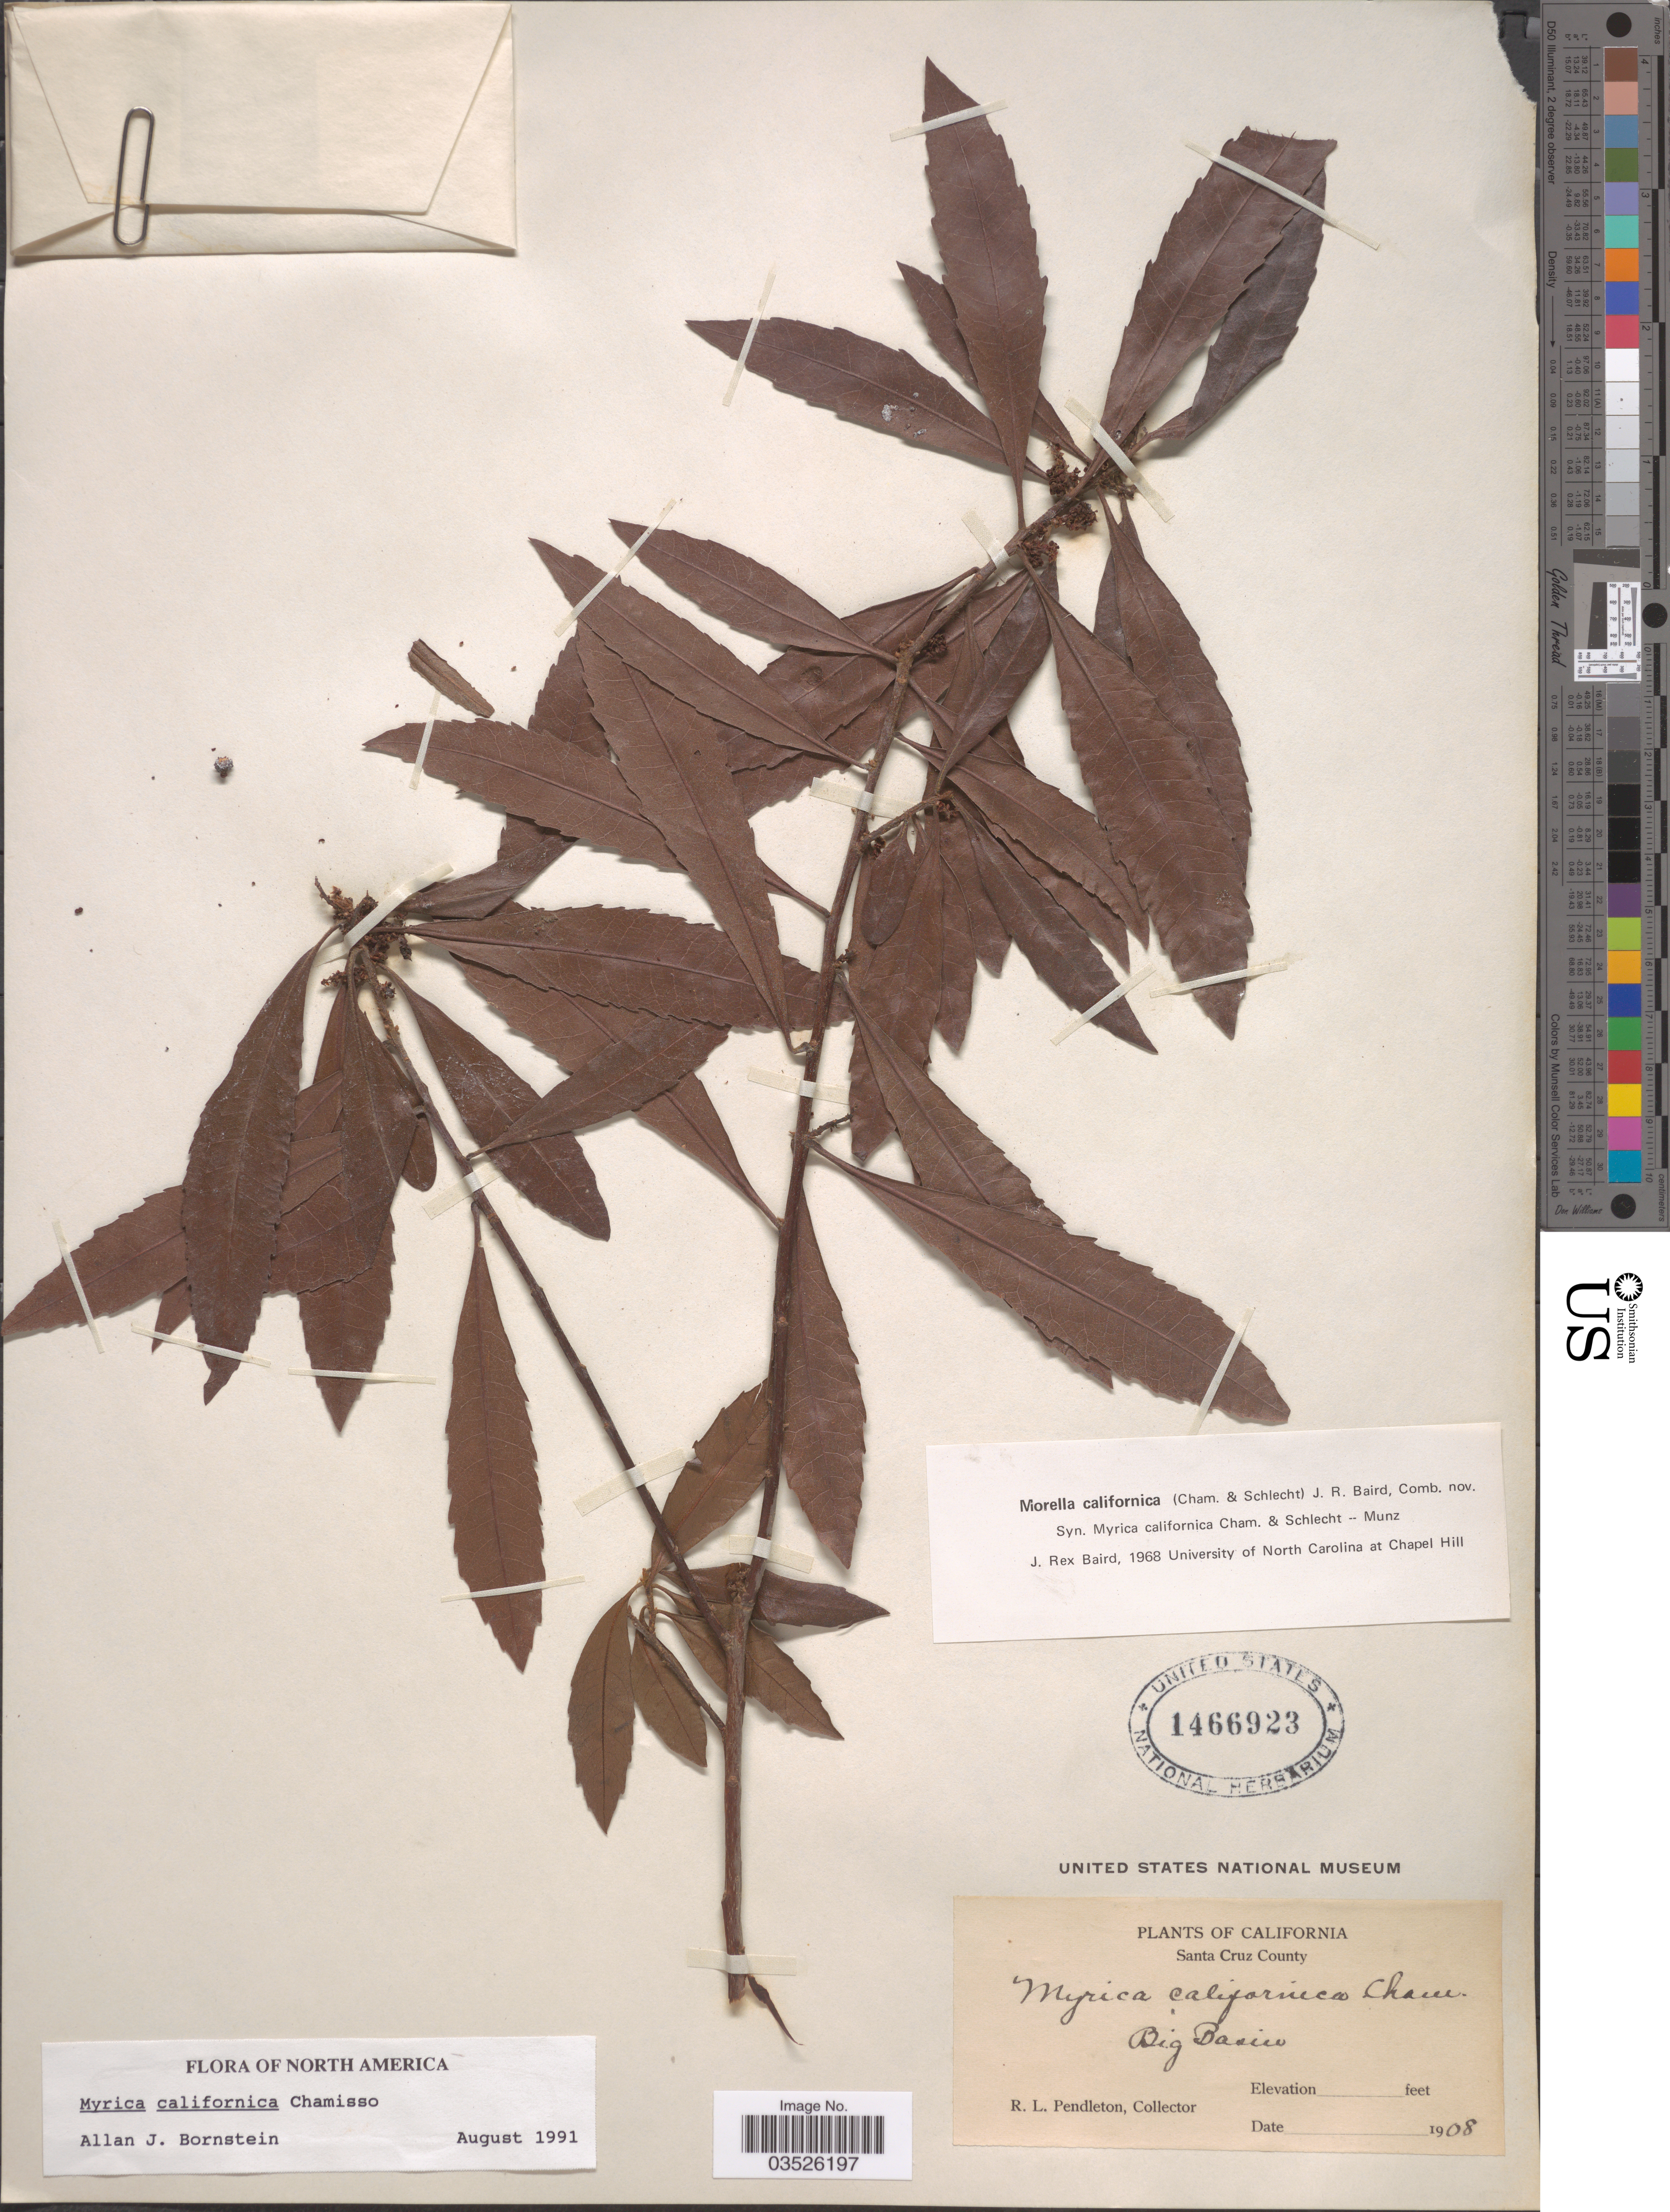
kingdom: Plantae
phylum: Tracheophyta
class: Magnoliopsida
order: Fagales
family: Myricaceae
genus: Morella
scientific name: Morella californica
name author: (Cham.) Wilbur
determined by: Strong, Mark T., (BOT), Smithsonian Institution - National Museum of Natural History (UNITED STATES)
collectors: R. Pendleton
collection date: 1908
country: United States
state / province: California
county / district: Santa Cruz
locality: Santa Cruz County. Big Basin.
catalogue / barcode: US 1466923